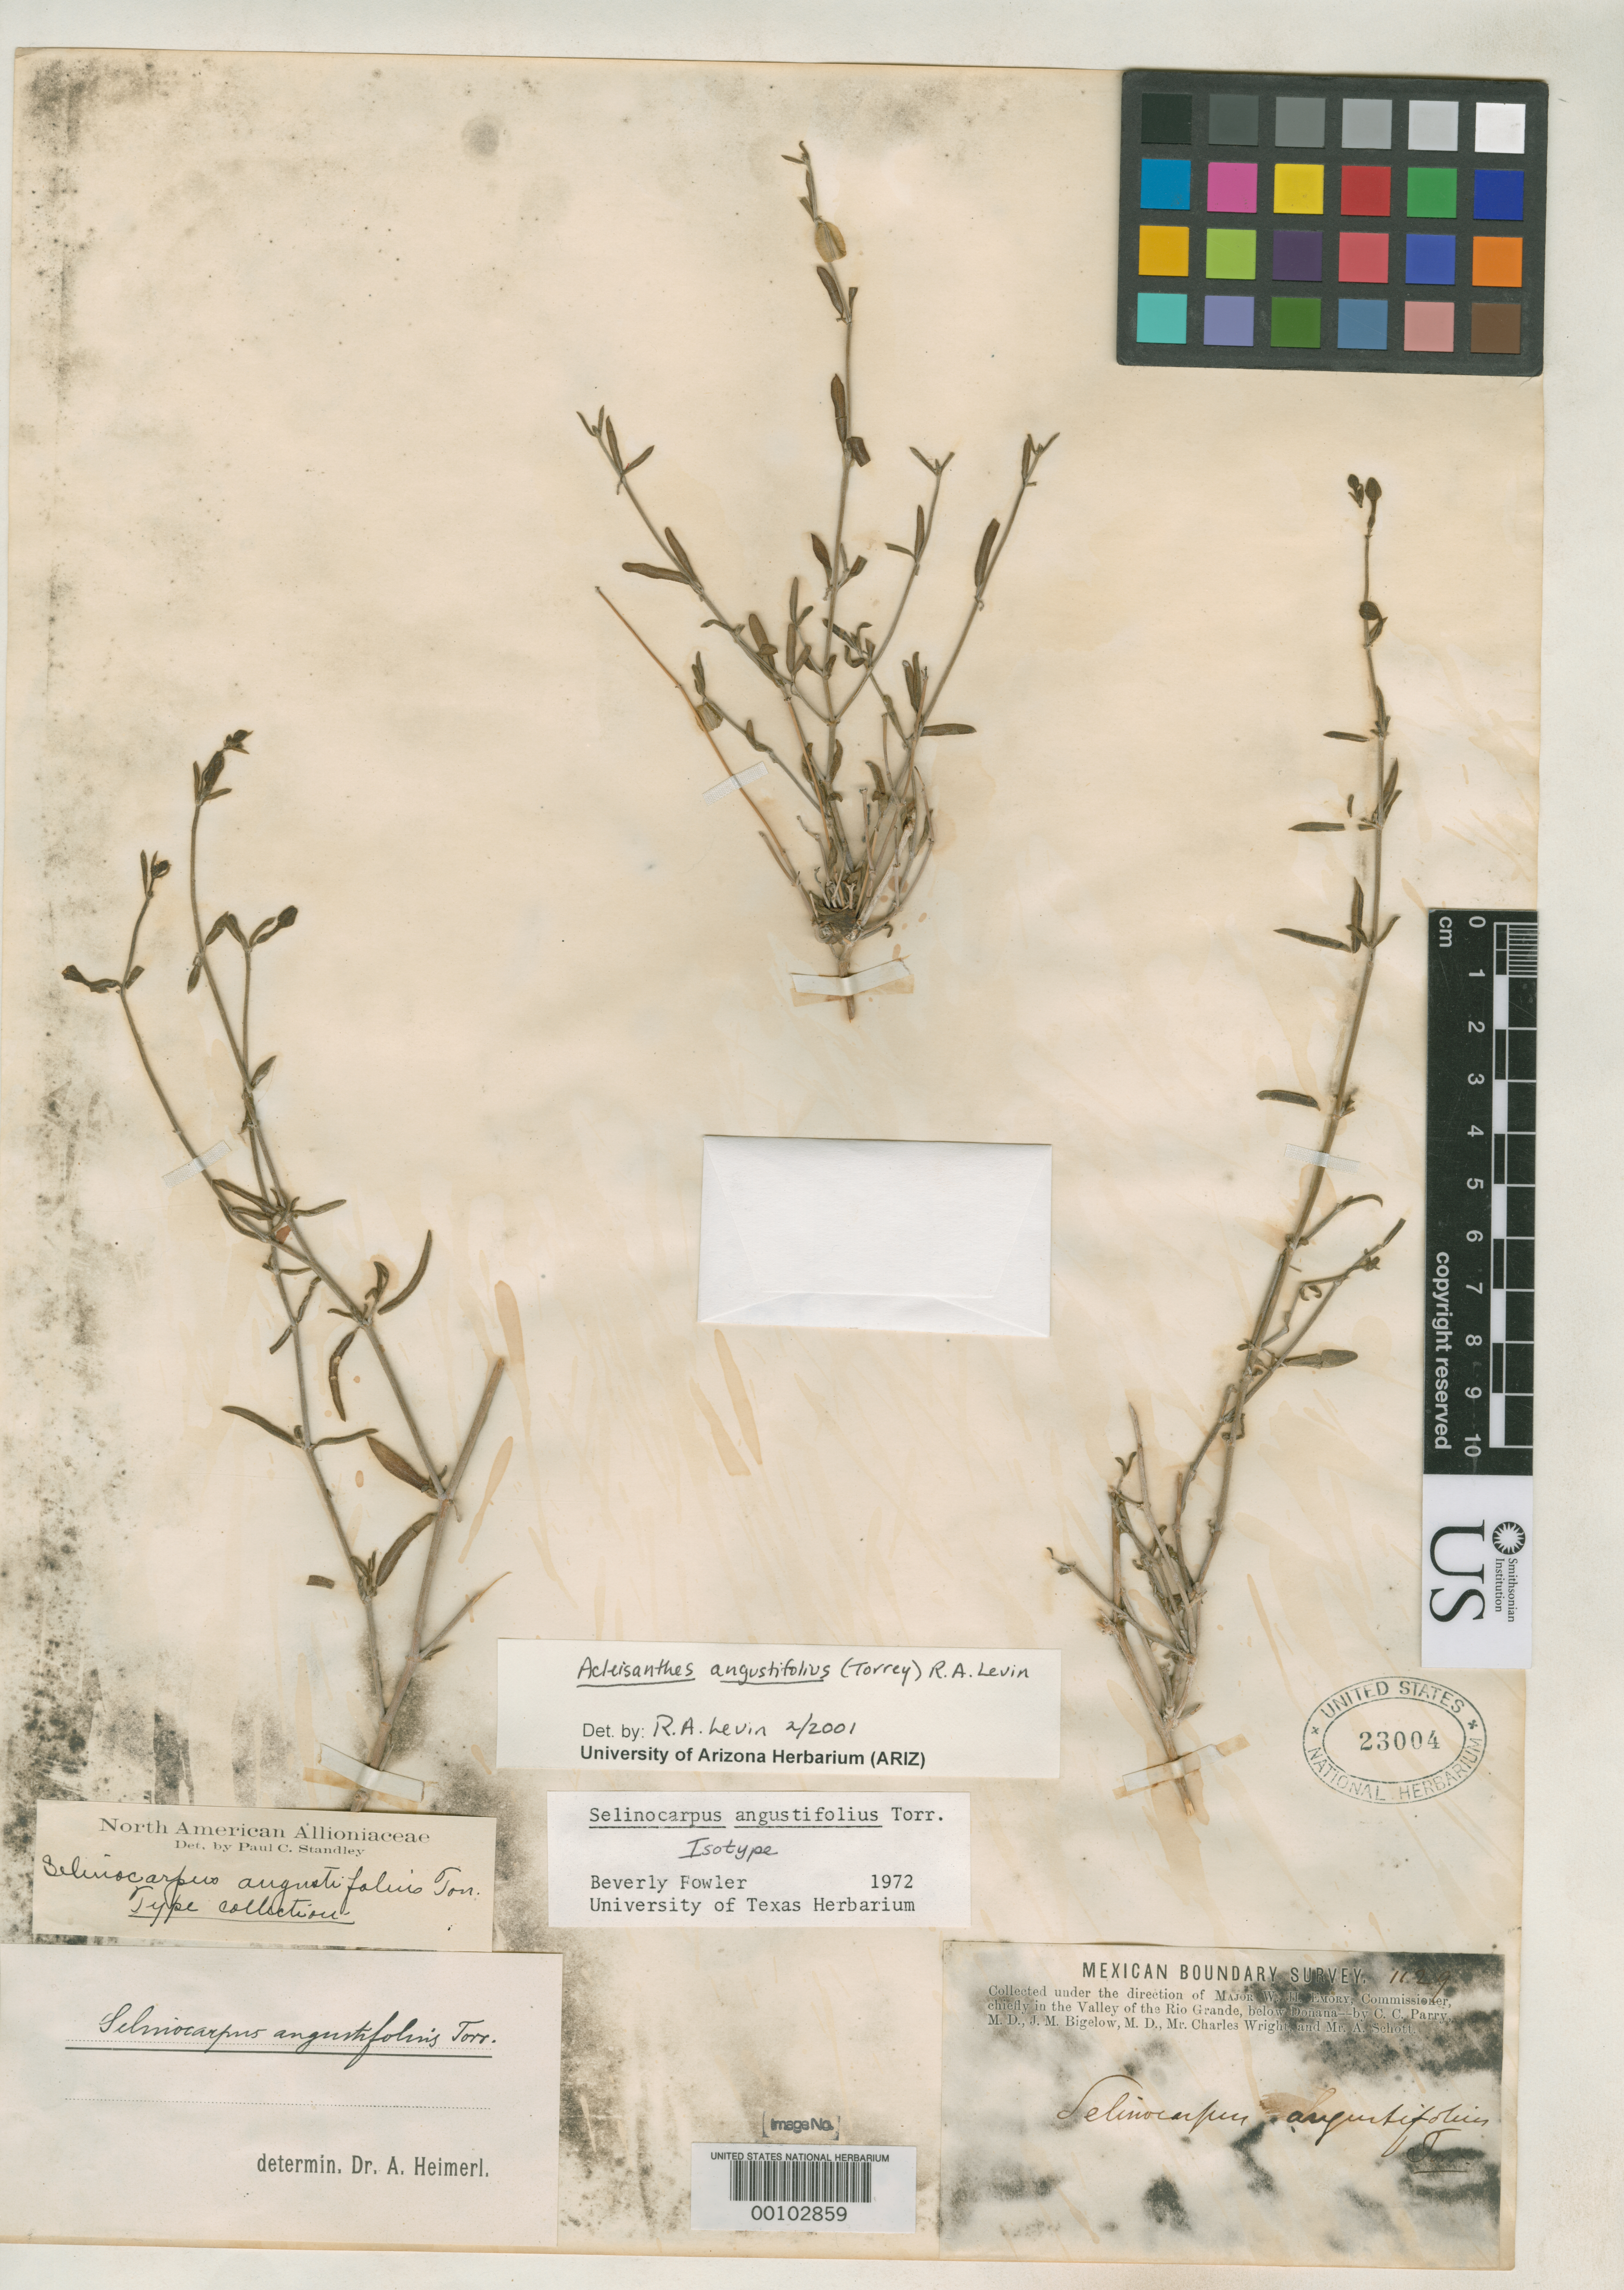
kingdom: Plantae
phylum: Tracheophyta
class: Magnoliopsida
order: Caryophyllales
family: Nyctaginaceae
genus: Selinocarpus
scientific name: Selinocarpus angustifolius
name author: Torr. in Emory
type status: Isotype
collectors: C. C. Parry, J. M. Bigelow, C. Wright & A. C. V. Schott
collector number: Mex. Bound. Surv. 1129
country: United States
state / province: Texas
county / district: Presidio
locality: Near Presidio del Norte.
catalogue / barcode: US 23004